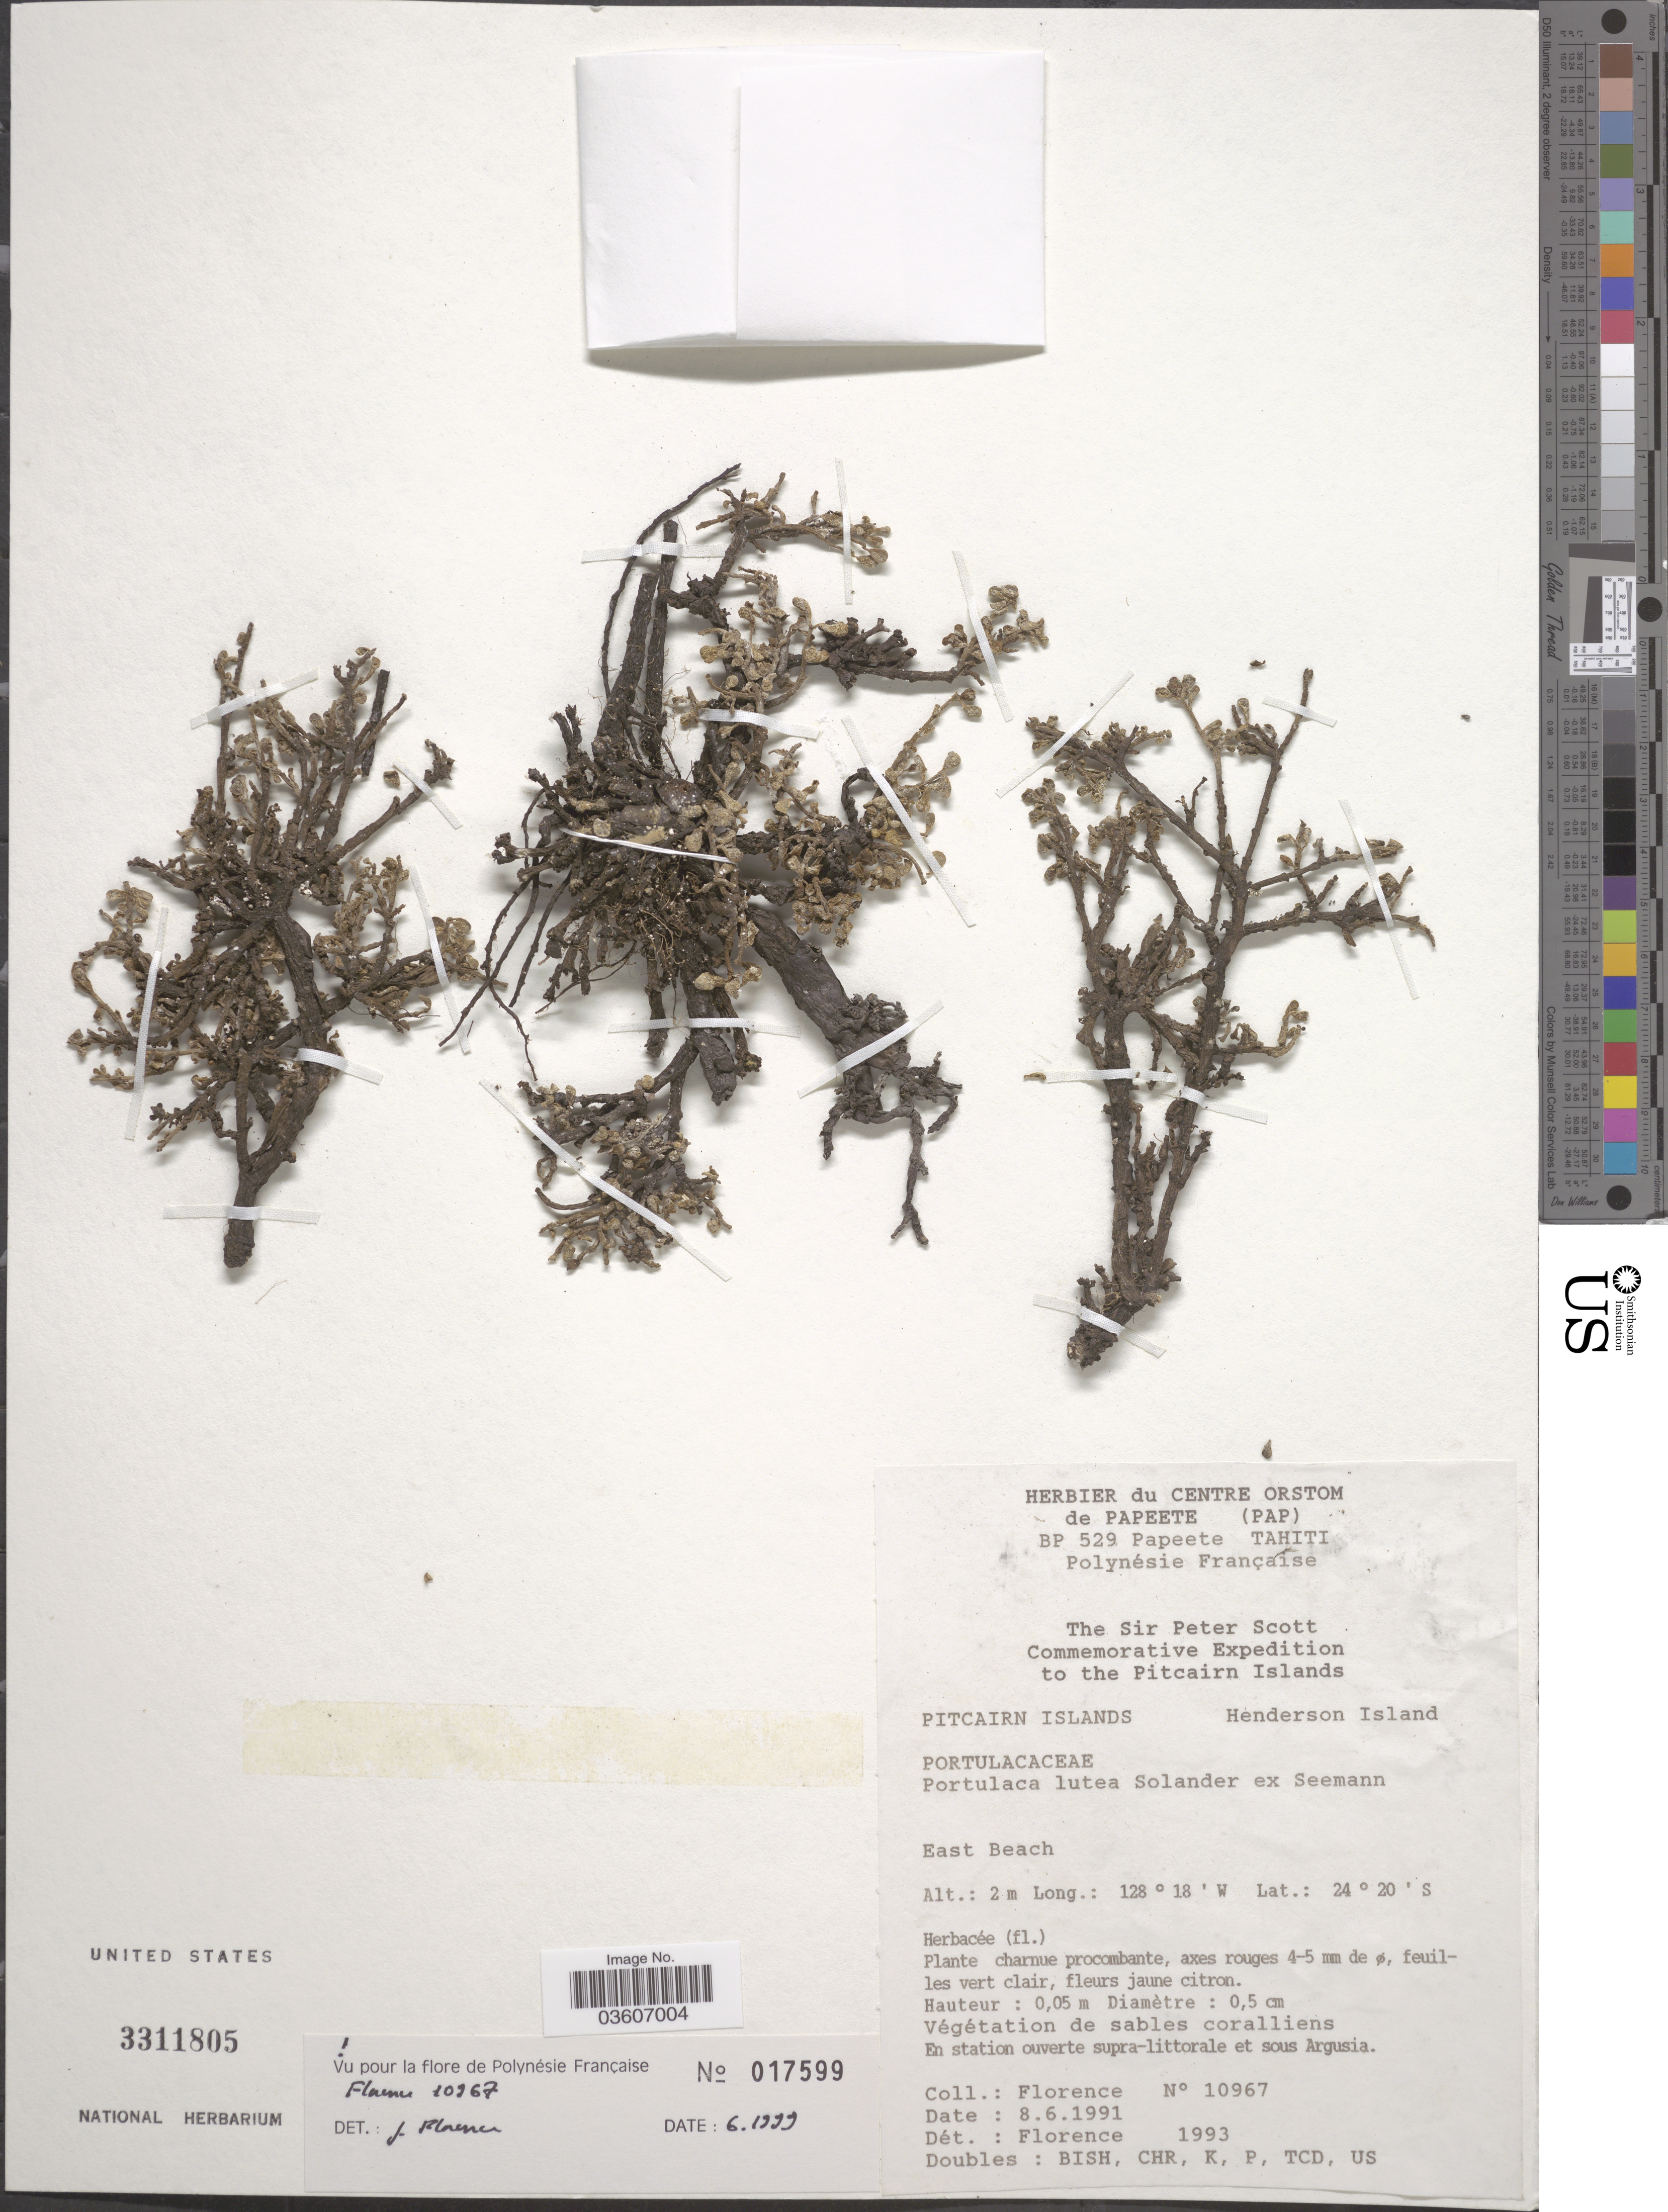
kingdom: Plantae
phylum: Tracheophyta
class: Magnoliopsida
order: Caryophyllales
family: Portulacaceae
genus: Portulaca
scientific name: Portulaca lutea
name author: Sol. ex G. Forst.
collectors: -. Florence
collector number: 10967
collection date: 1991-06-08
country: Pitcairn Islands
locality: Pitcairn Islands. Henderson Island. East Beach.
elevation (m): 2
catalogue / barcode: US 3311805